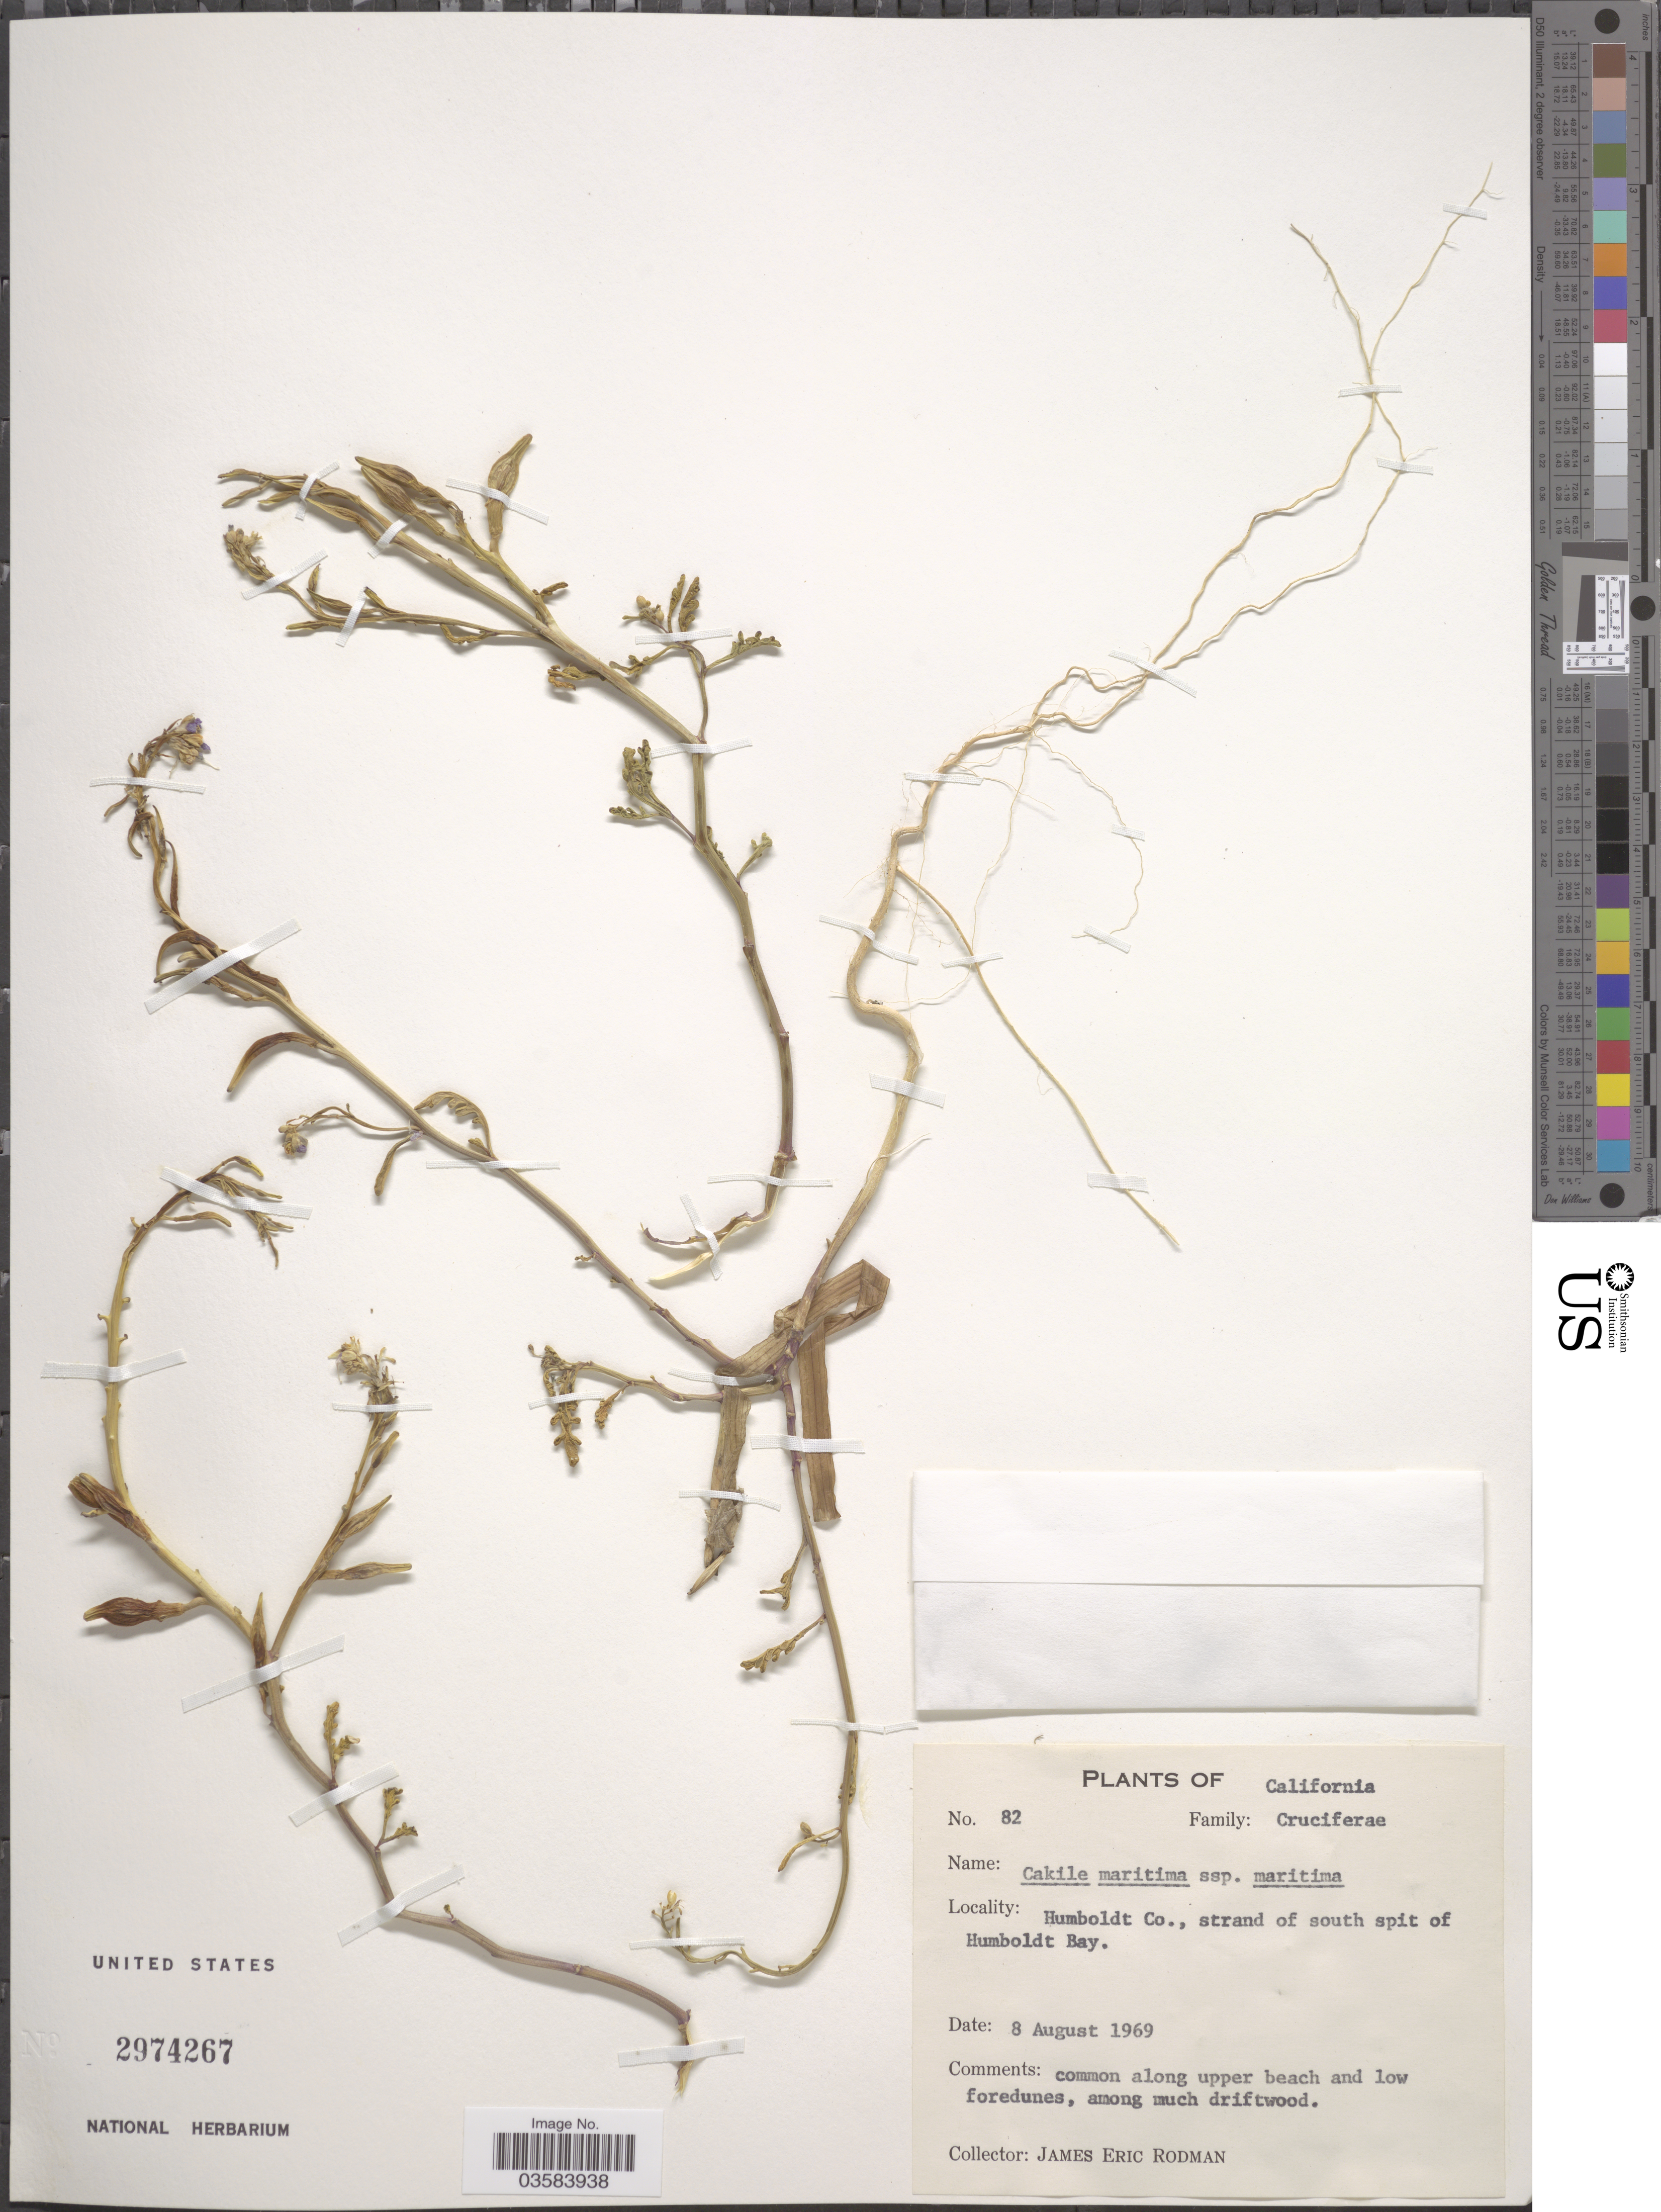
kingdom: Plantae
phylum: Tracheophyta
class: Magnoliopsida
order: Brassicales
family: Brassicaceae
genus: Cakile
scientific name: Cakile maritima subsp. maritima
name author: Scop.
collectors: J. Rodman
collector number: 82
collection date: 1969-08-08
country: United States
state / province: California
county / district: Humboldt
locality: Humboldt Co., strand of south spit of Humboldt Bay.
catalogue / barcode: US 2974267